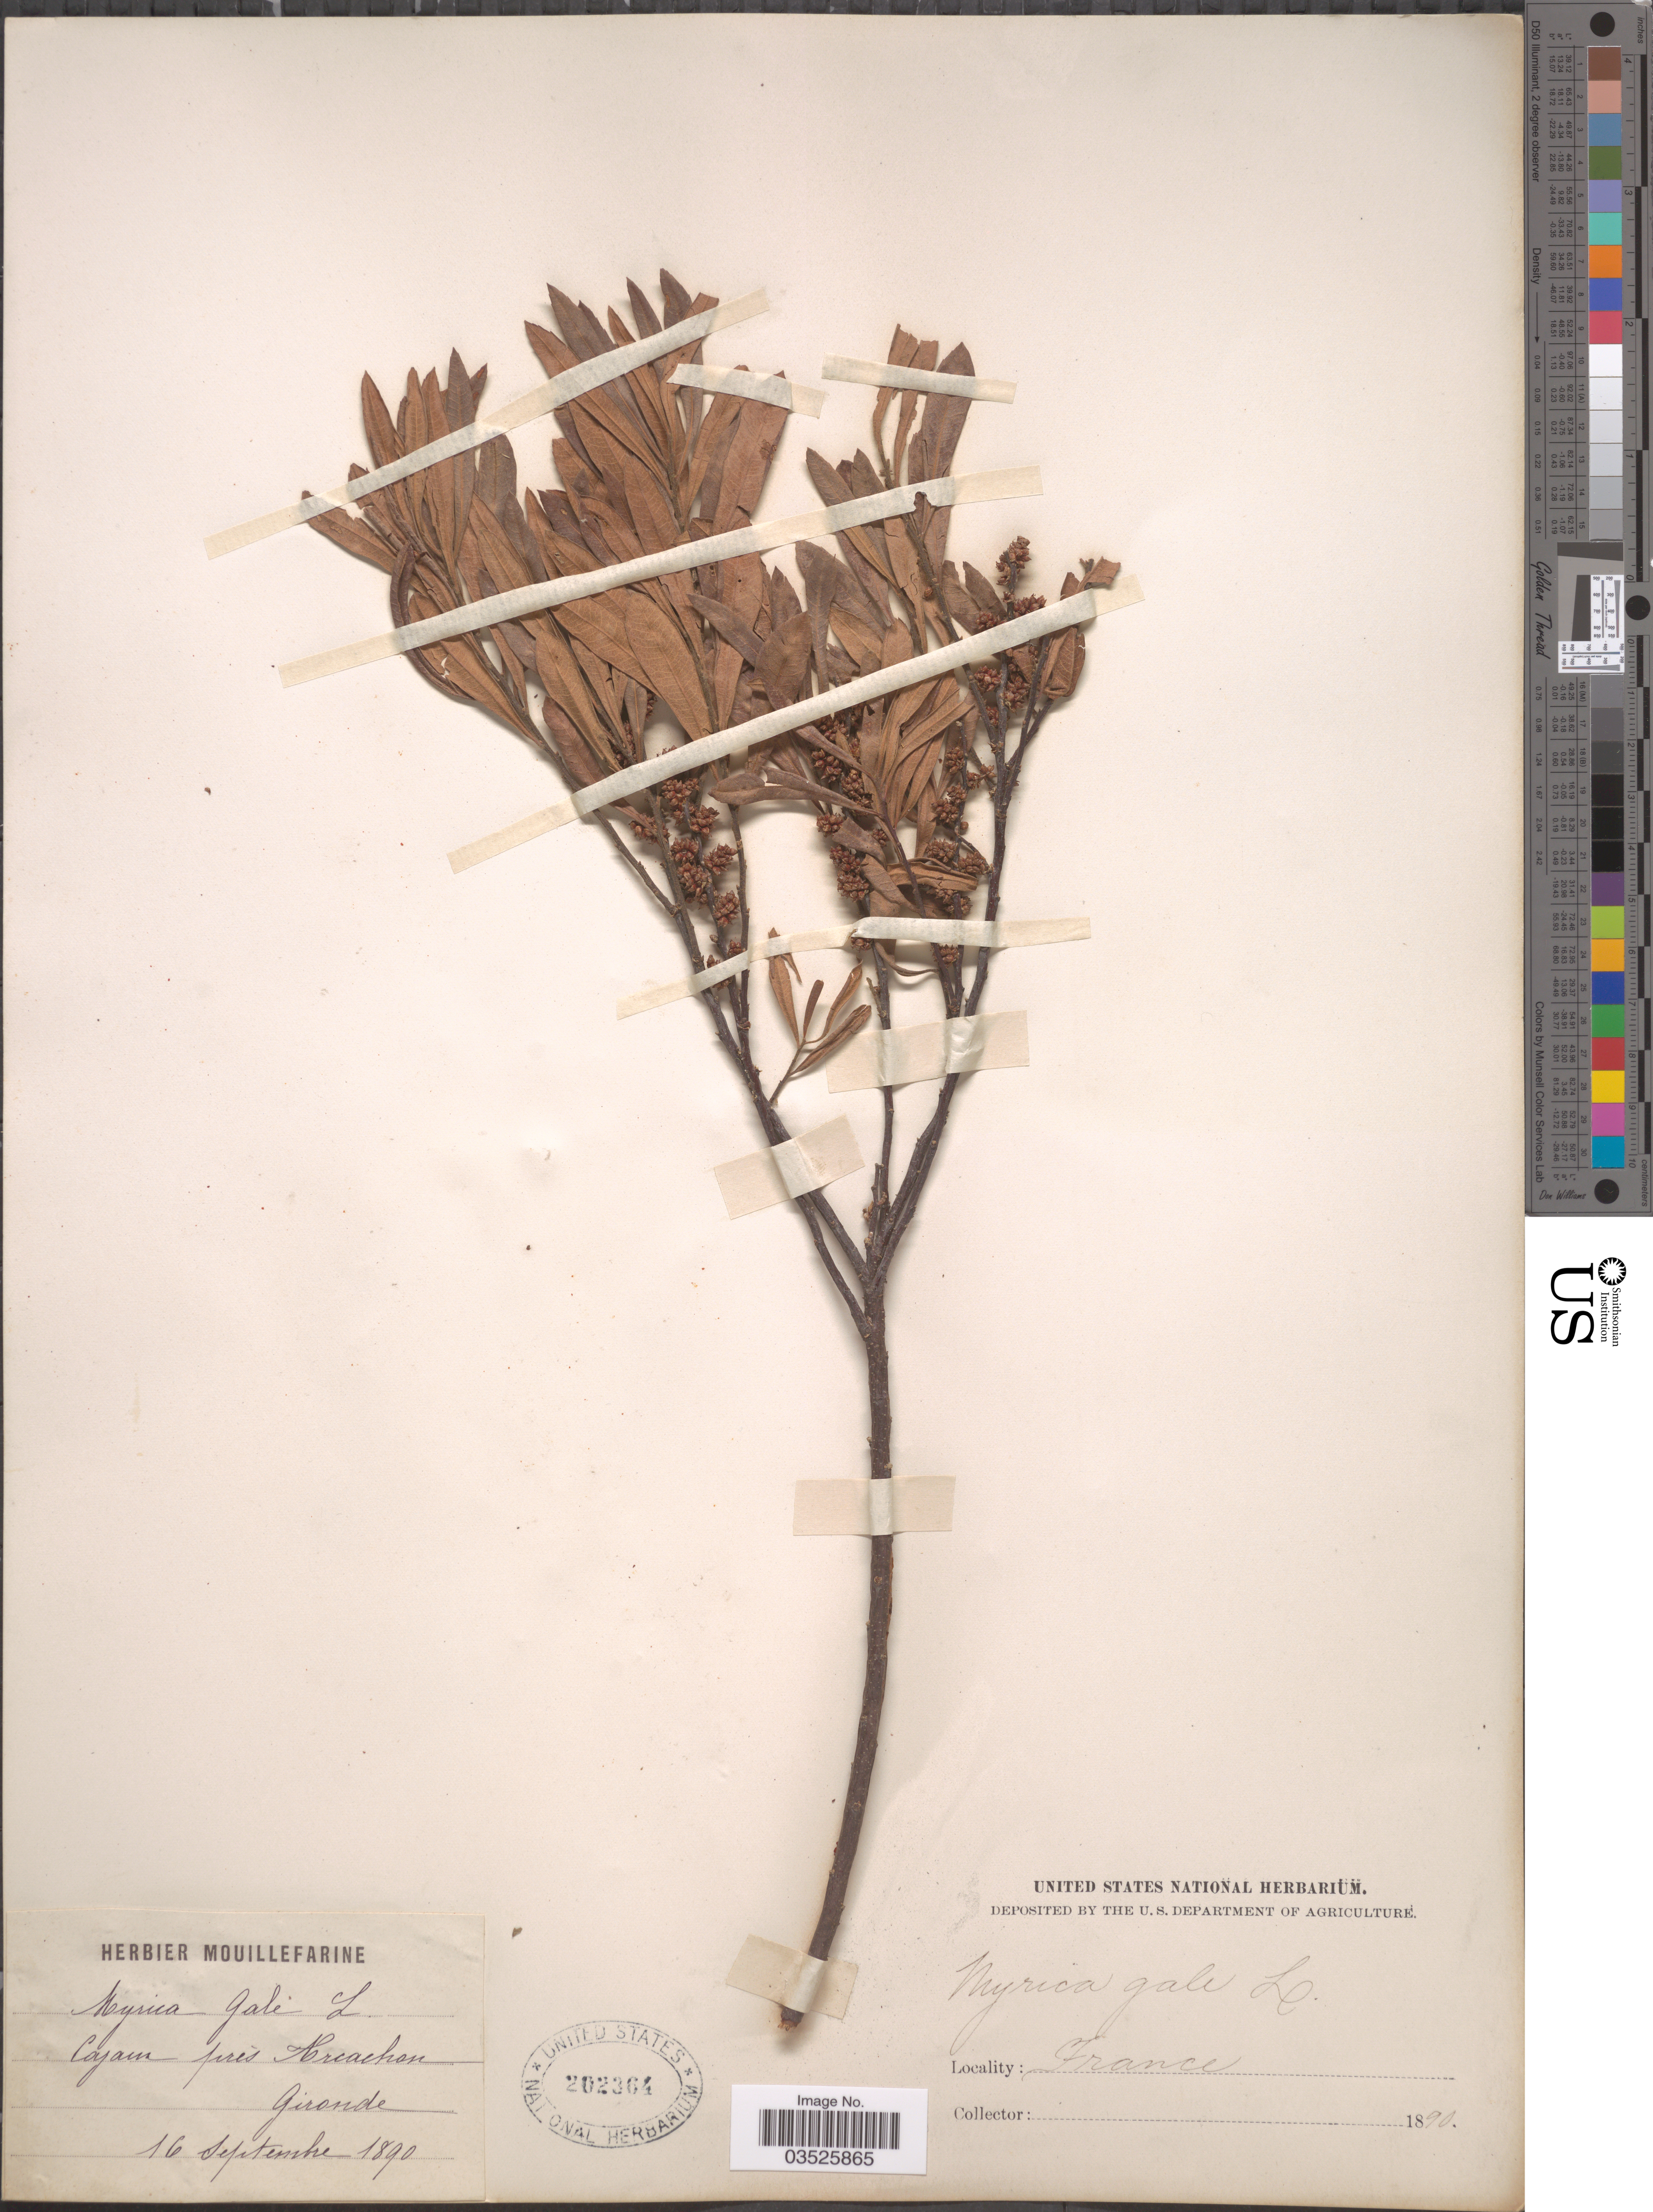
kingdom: Plantae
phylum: Tracheophyta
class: Magnoliopsida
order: Fagales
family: Myricaceae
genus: Myrica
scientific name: Myrica gale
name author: L.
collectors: ex herb. Mouillefarine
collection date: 1890-09-16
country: France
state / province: Nouvelle-Aquitaine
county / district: Gironde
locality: Cazaux près Arcachon,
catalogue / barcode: US 202364